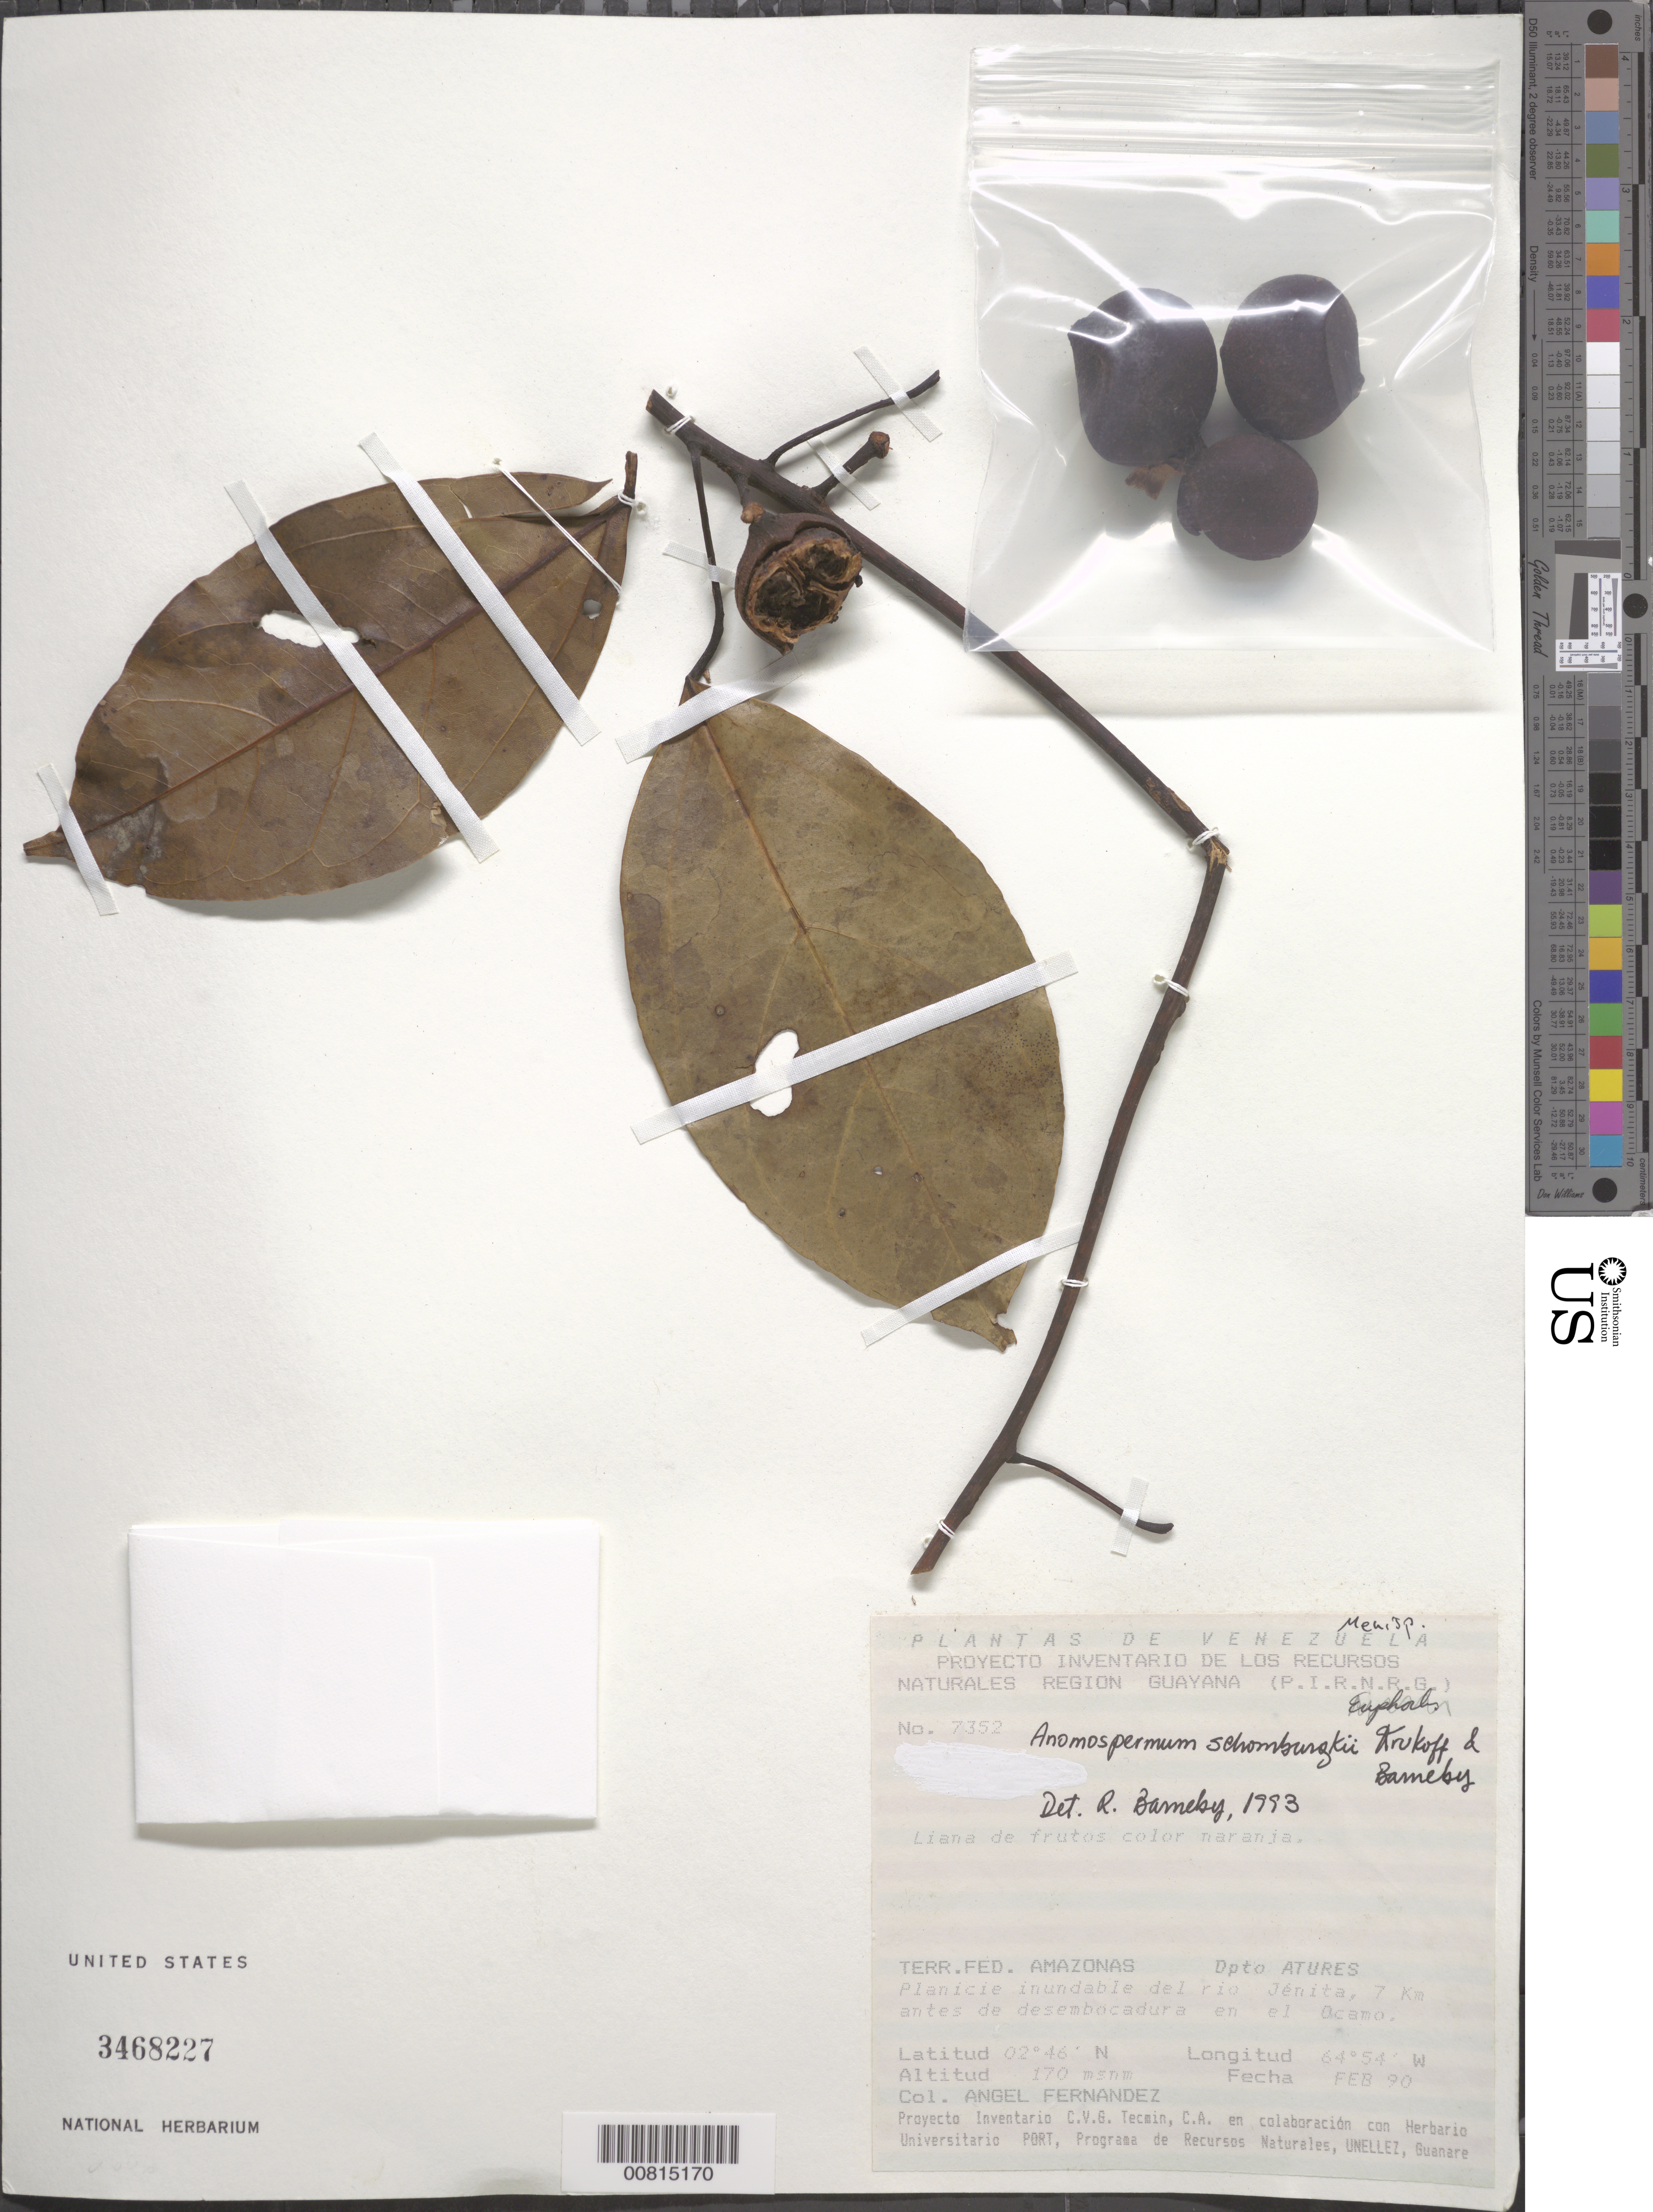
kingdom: Plantae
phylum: Tracheophyta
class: Magnoliopsida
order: Ranunculales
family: Menispermaceae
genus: Anomospermum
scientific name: Anomospermum steyermarkii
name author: Krukoff & Barneby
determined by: Ortíz, R.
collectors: A. Fernández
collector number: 7352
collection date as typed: Feb-90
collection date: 1990-02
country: Venezuela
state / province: Amazonas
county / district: Atures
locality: Río Jenita, 7 km antes de desembocadura en el Río Ocamo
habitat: Planicie inundable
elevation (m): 170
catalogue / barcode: US 3468227